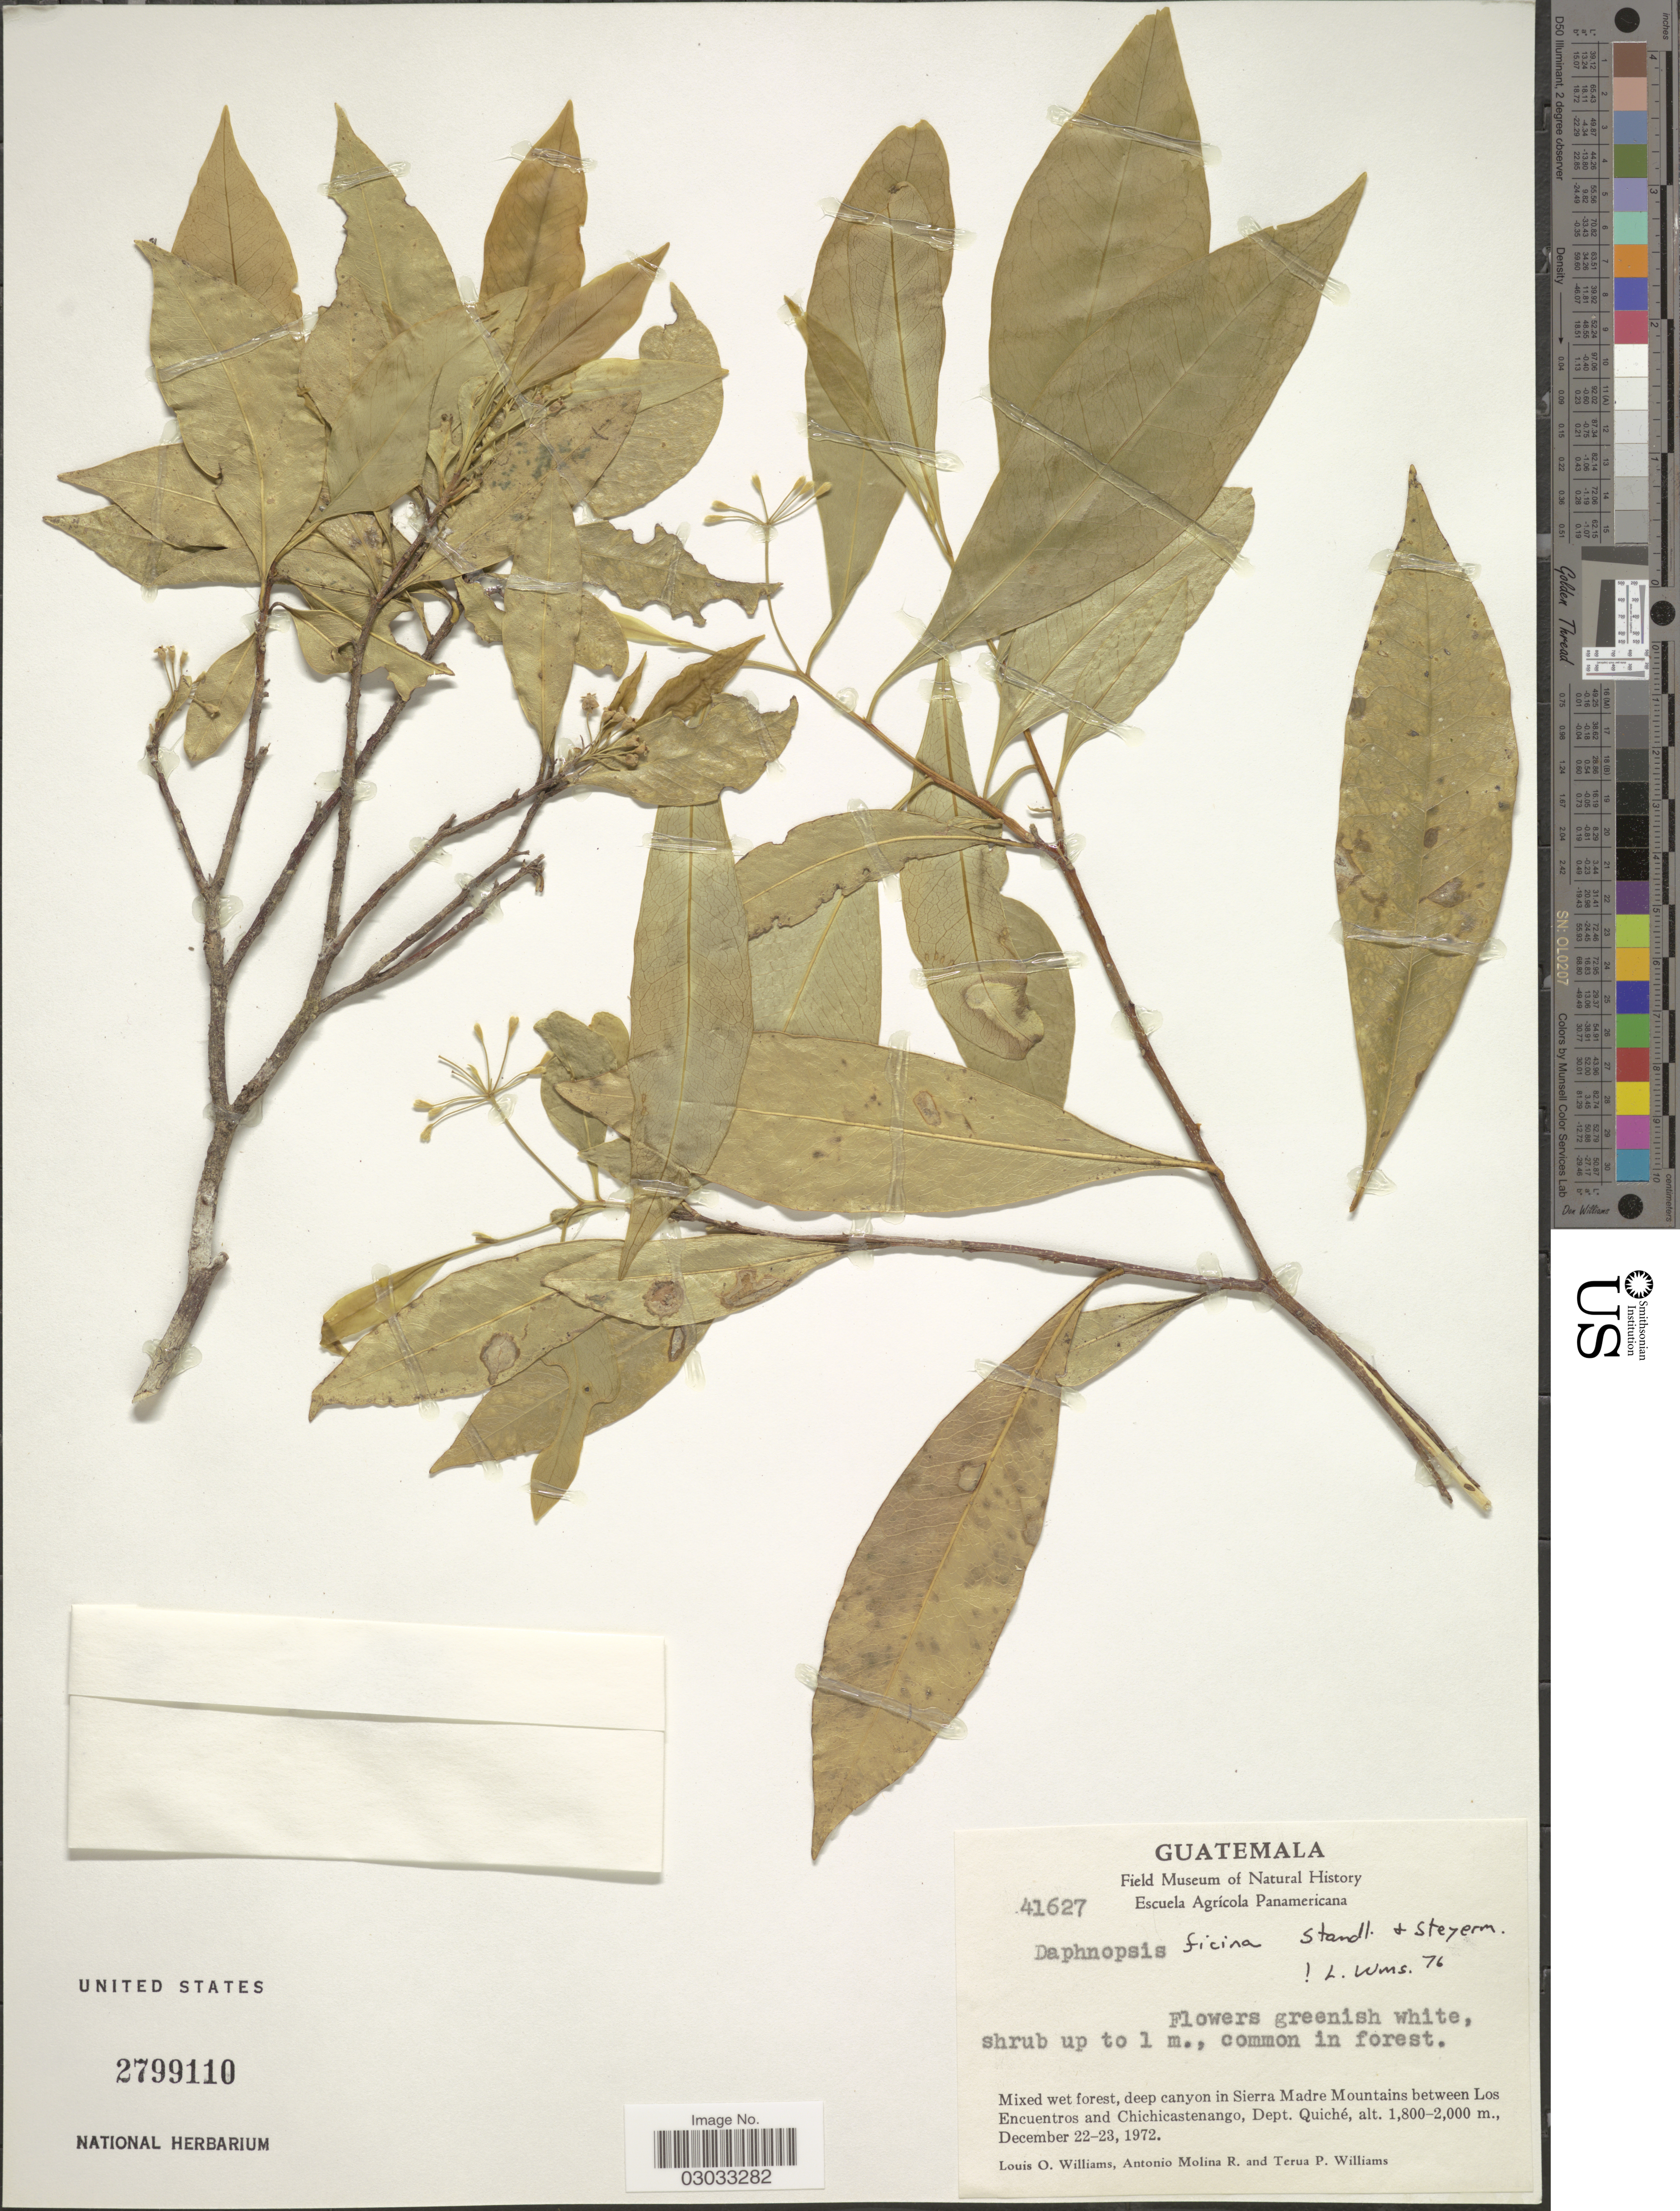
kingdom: Plantae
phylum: Tracheophyta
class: Magnoliopsida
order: Malvales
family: Thymelaeaceae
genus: Daphnopsis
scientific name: Daphnopsis ficina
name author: Standl. & Steyerm.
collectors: L. O. Williams, A. Molina R. & T. Williams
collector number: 41627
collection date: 1972-12-22/1972-12-23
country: Guatemala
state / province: El Quiché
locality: Mixed wet forest, deep canyon in Sierra Madre Mountains between Los Encuentros and Chichicastenango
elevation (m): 1800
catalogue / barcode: US 2799110